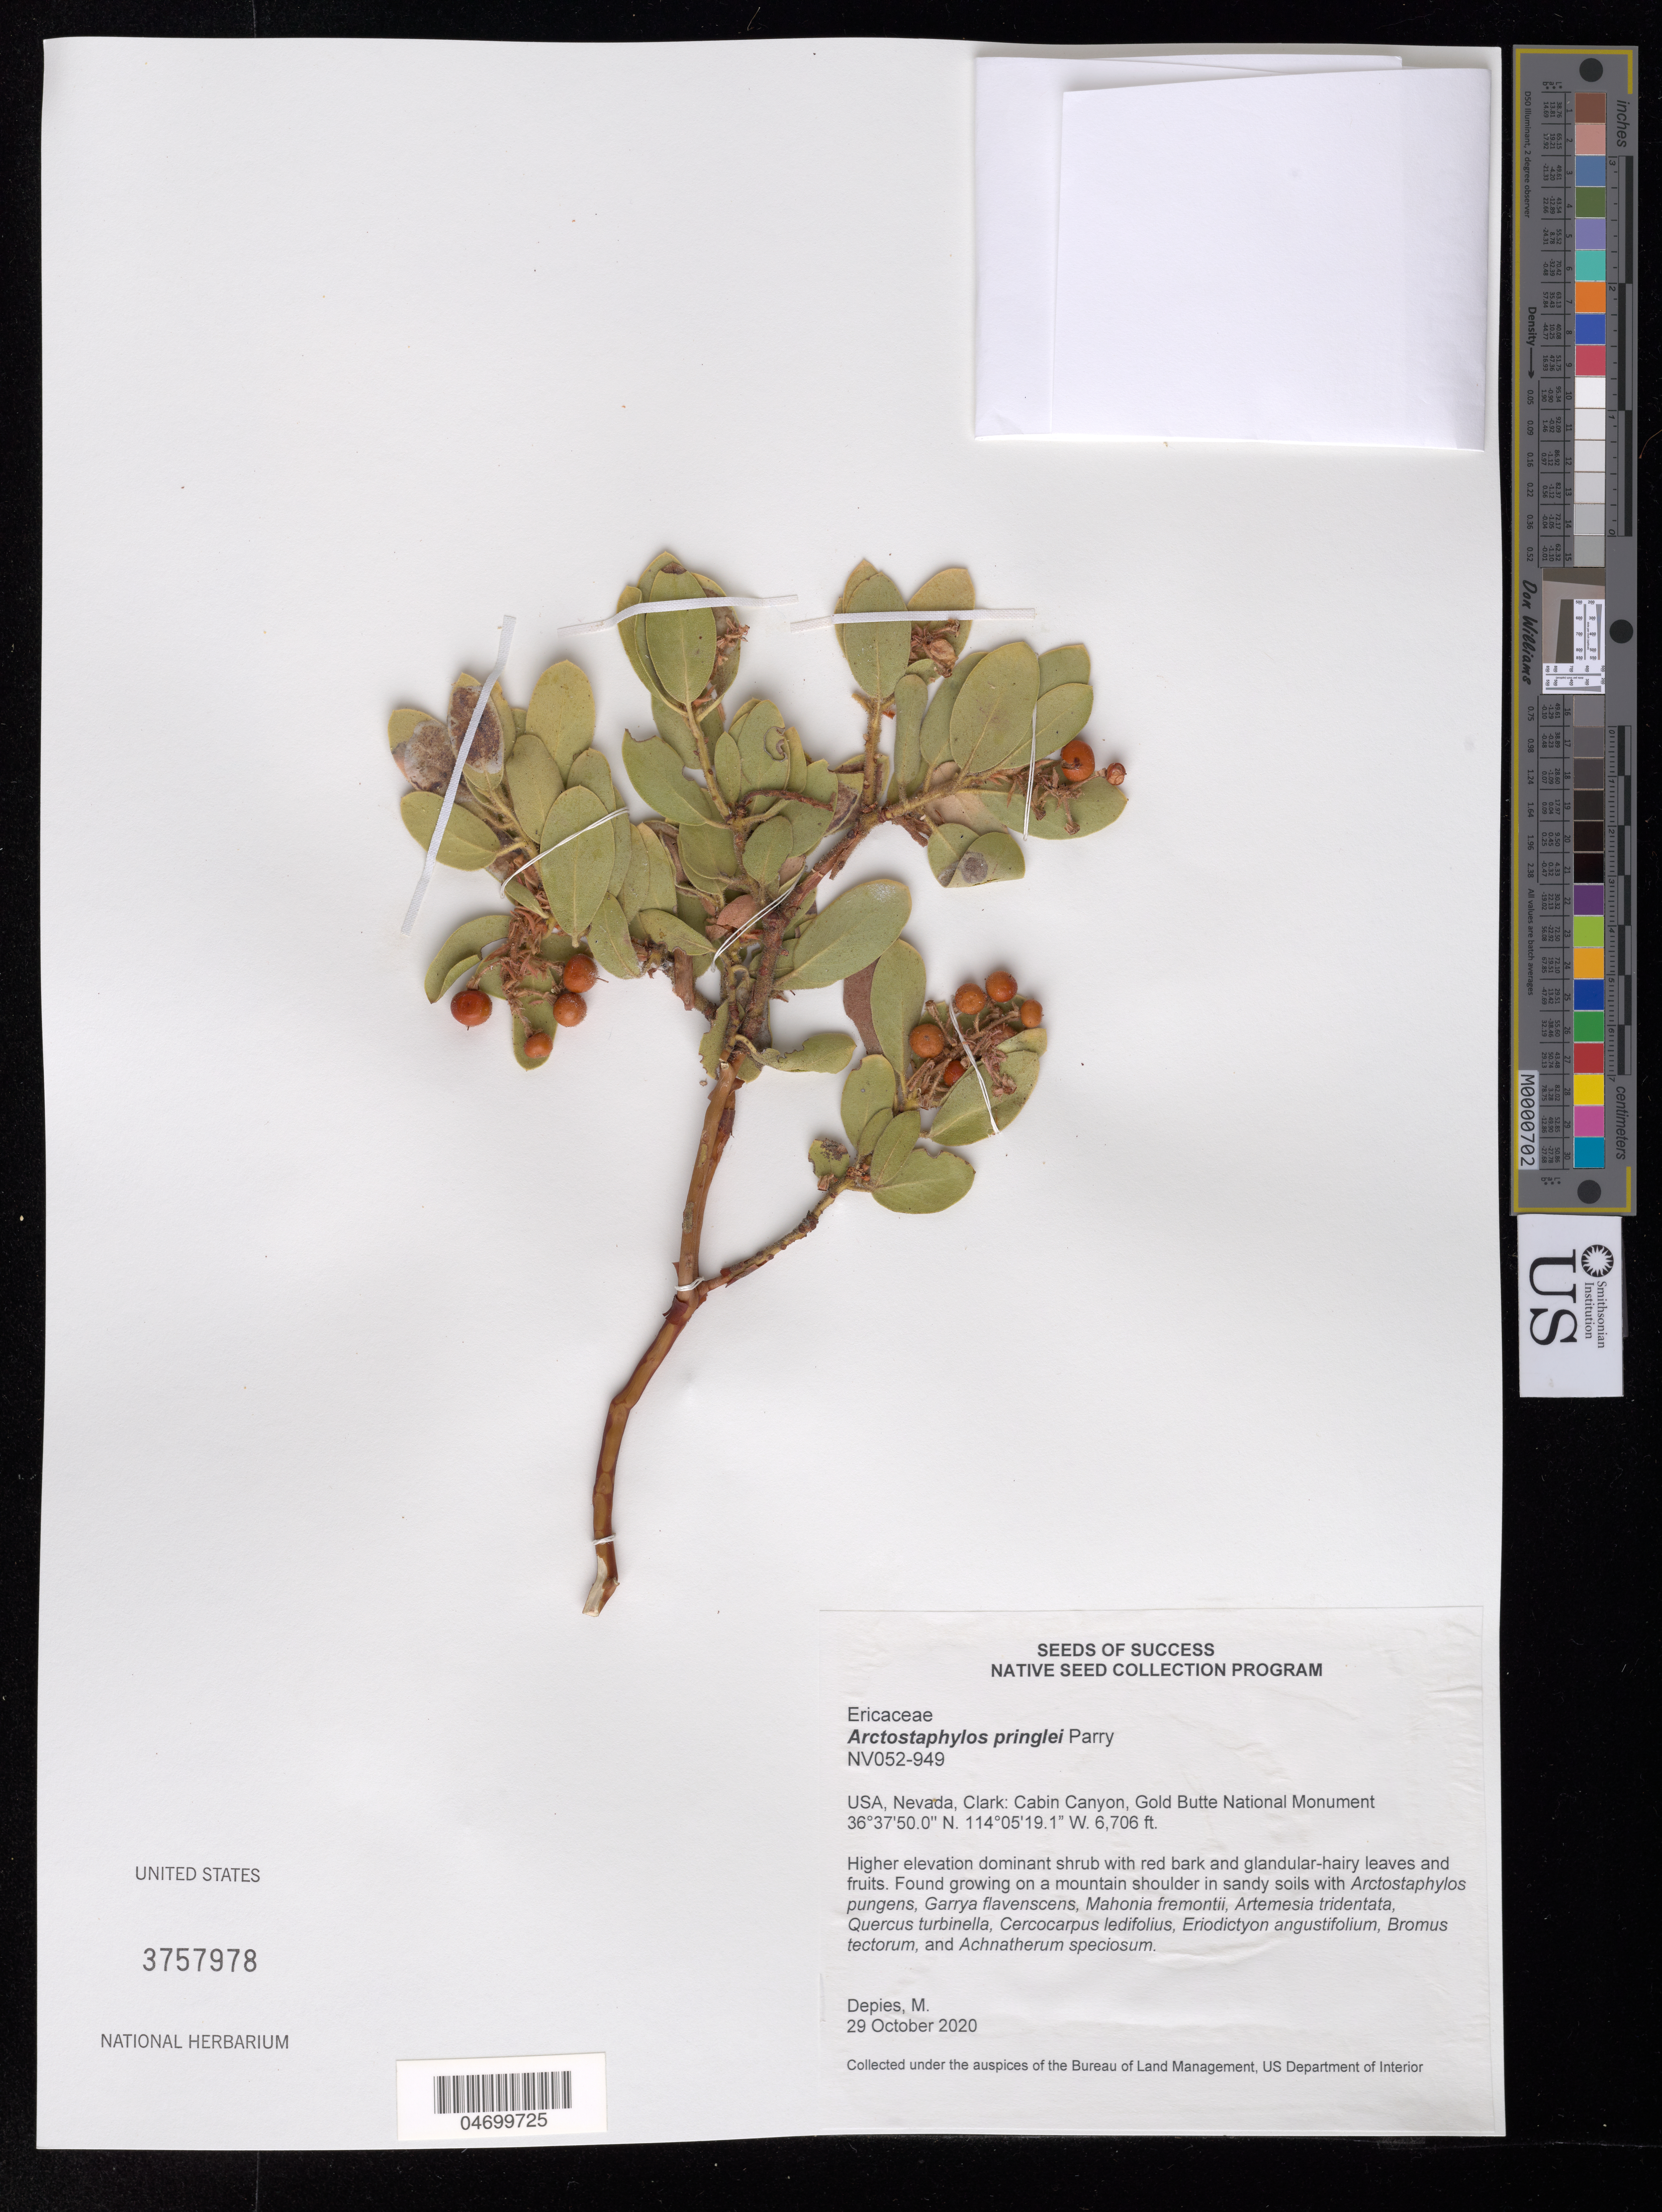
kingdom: Plantae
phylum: Tracheophyta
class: Magnoliopsida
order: Ericales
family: Ericaceae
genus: Arctostaphylos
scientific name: Arctostaphylos pringlei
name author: Parry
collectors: M. Depies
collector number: NV052-949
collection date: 2020-10-29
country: United States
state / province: Nevada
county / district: Clark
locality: Cabin Canyon, Gold Butte National Monument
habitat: Sandy soils. Mountain shoulder. With Mahonia fremontii, Artemisia tridentata, Quercus turbinella, Bromus tectorum, etc.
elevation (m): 2044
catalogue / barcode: US 3757978